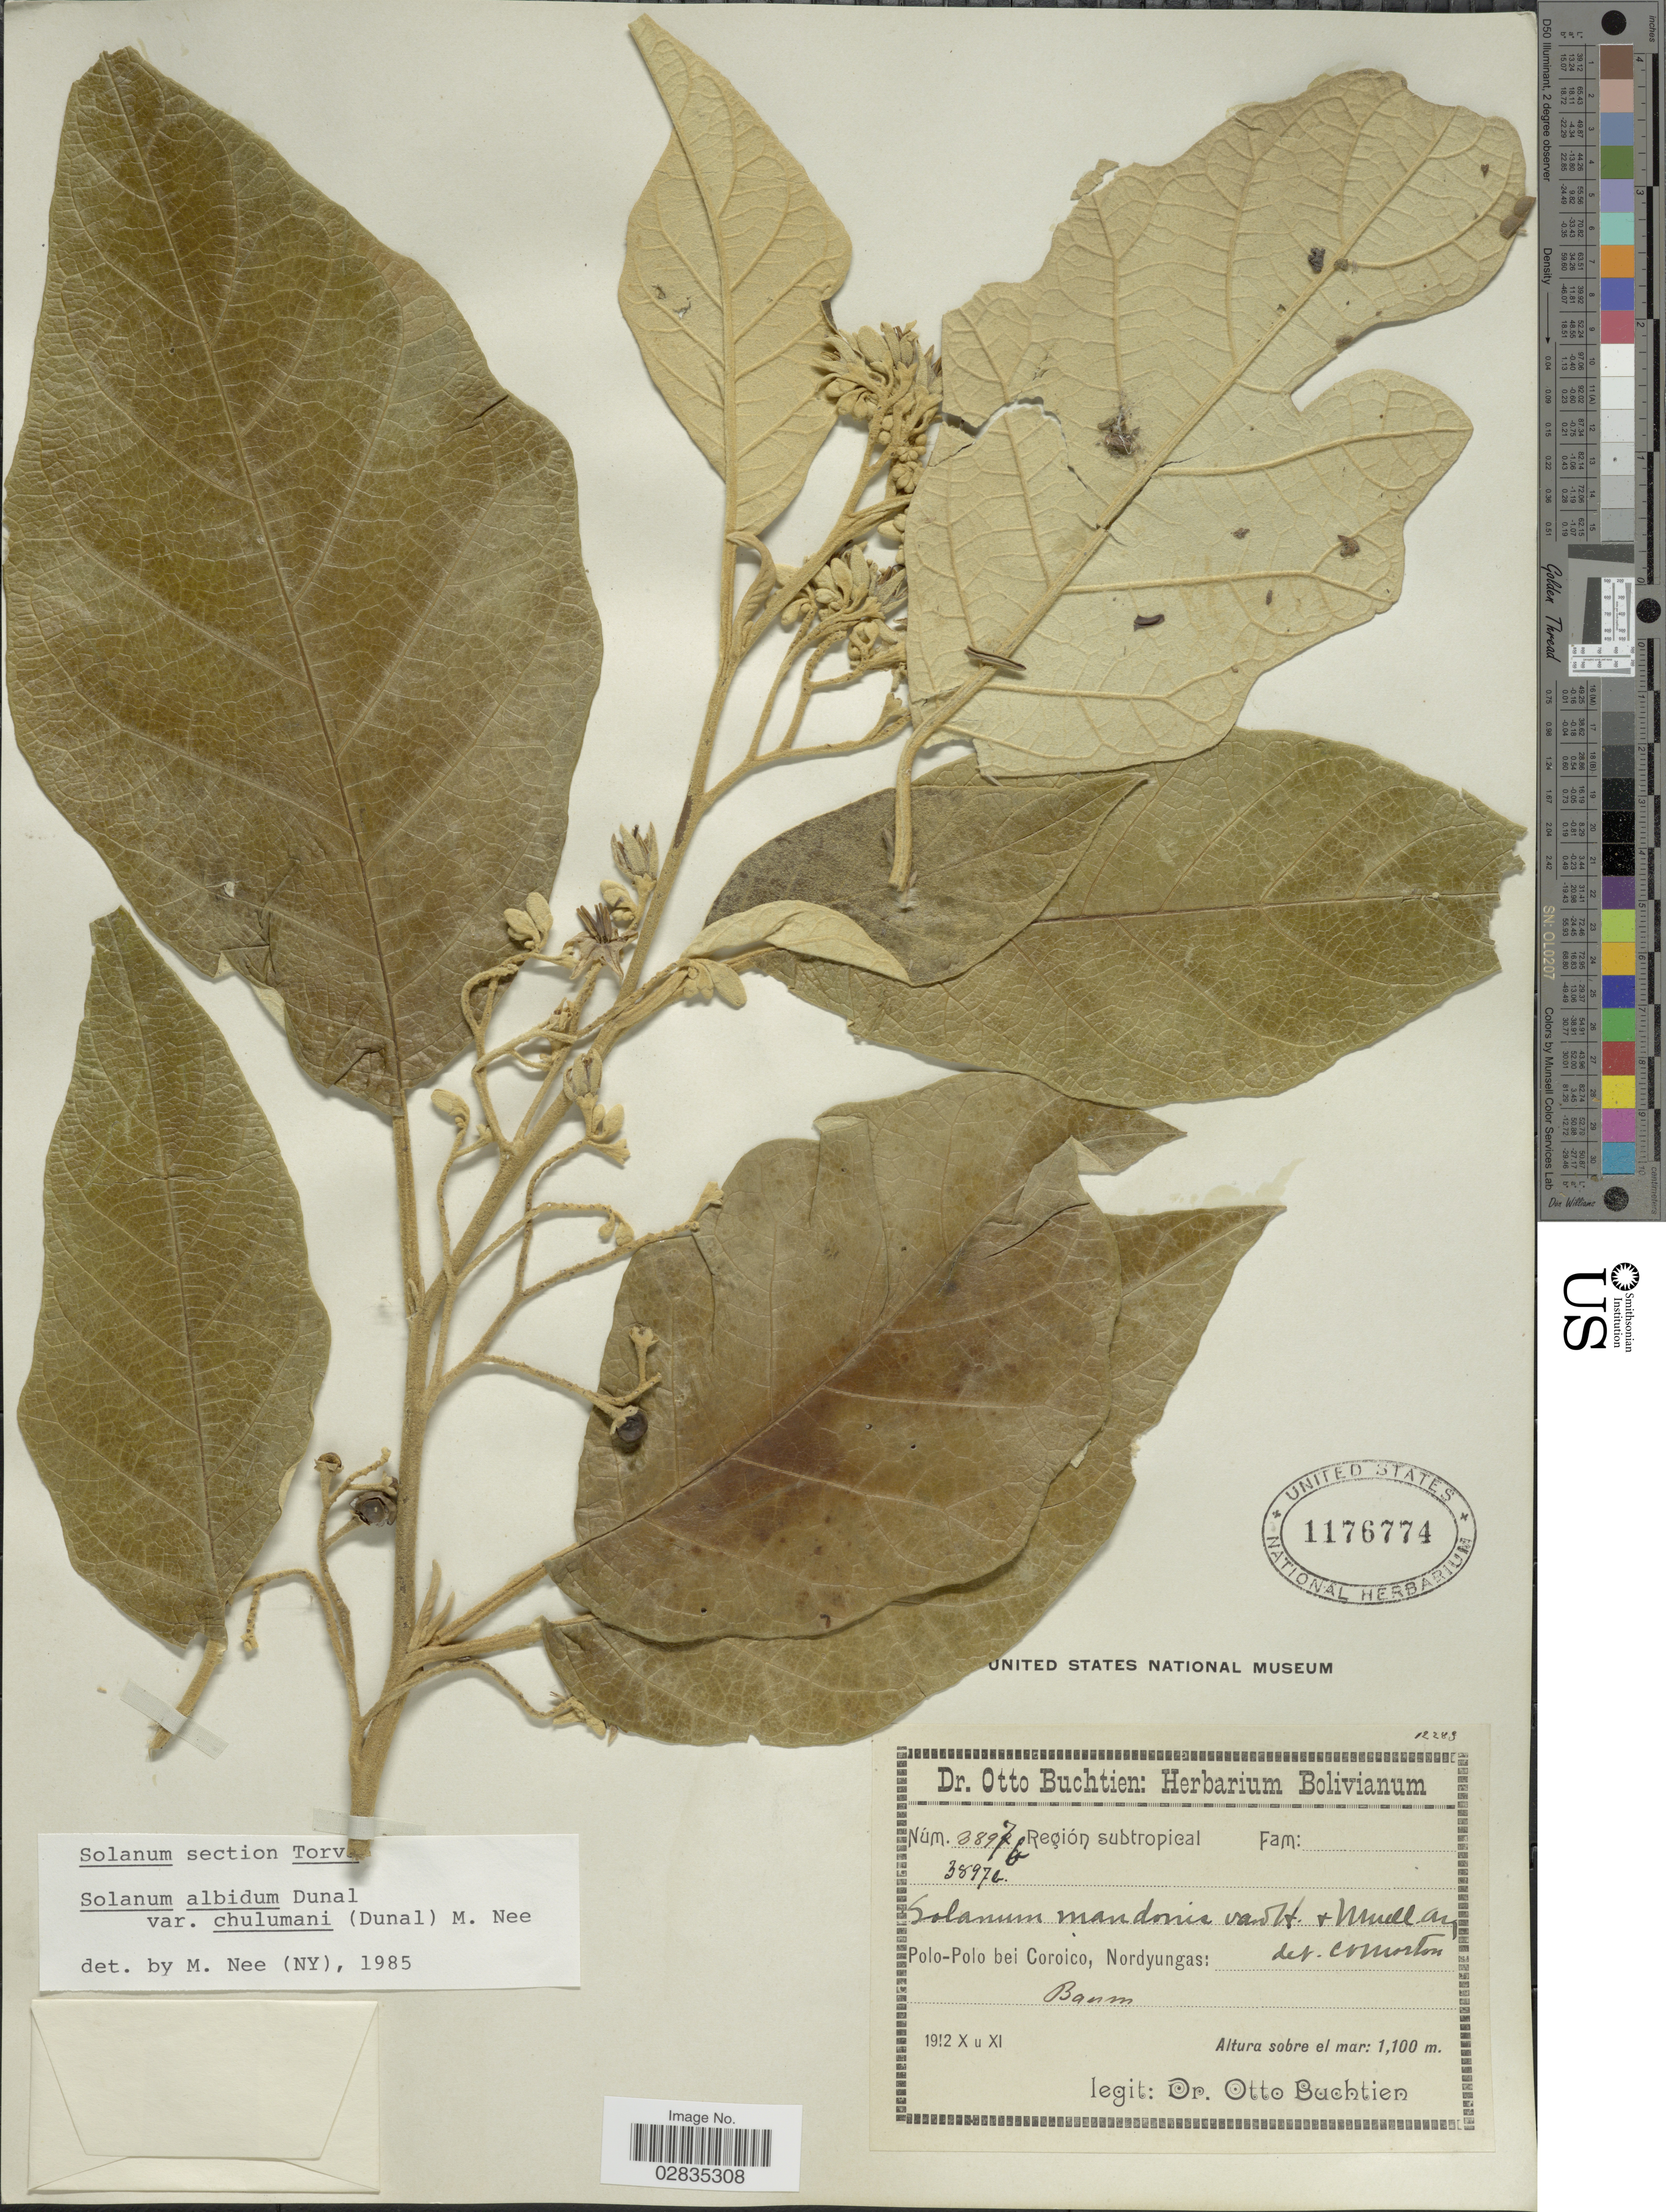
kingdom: Plantae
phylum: Tracheophyta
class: Magnoliopsida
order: Solanales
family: Solanaceae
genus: Solanum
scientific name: Solanum albidum var. chulumani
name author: (Dunal) M. Nee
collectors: O. Buchtien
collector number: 3897b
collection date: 1912-10/1912-11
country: Bolivia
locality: Polo-Polo bei Coroico, Nordyungas: Baum.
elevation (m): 1100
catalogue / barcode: US 1176774